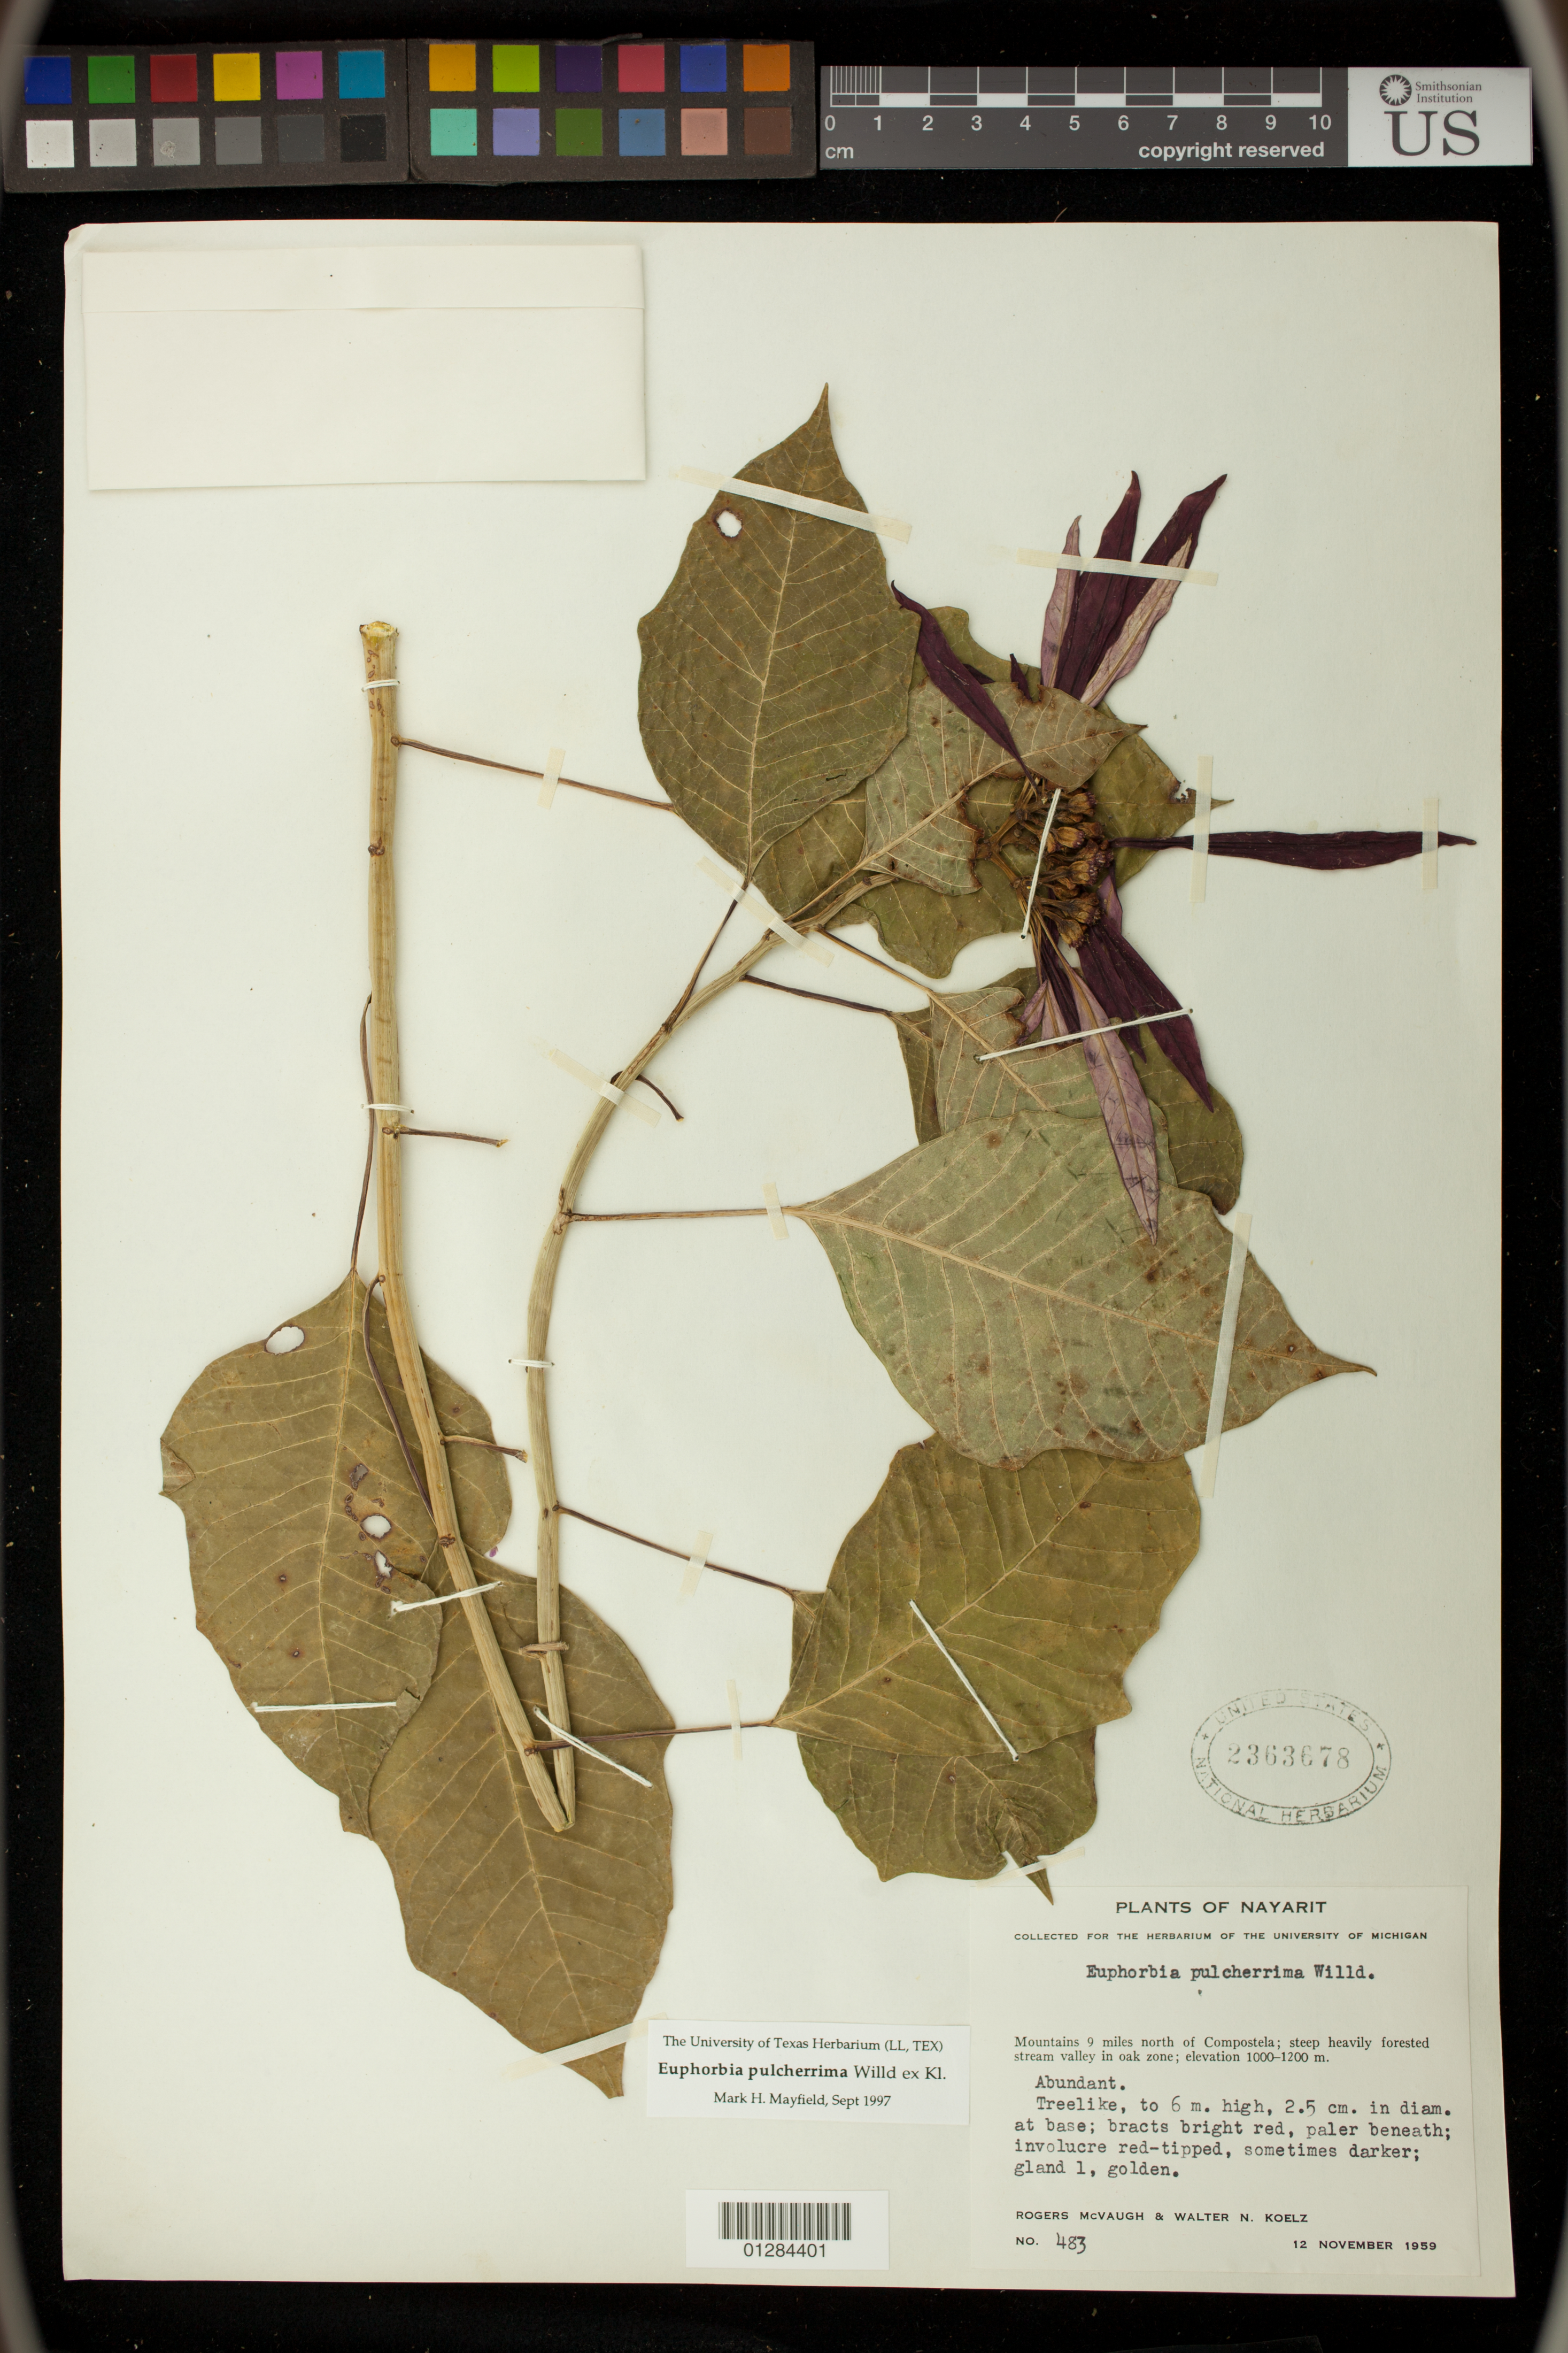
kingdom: Plantae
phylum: Tracheophyta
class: Magnoliopsida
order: Malpighiales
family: Euphorbiaceae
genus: Euphorbia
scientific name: Euphorbia pulcherrima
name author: Willd. ex Klotzsch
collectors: R. McVaugh & W. N. Koelz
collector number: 483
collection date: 1959-11-12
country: Mexico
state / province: Nayarit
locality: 9 miles north of Compostela; steep heavily forested stream valley in oak zone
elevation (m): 1000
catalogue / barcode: US 2363678